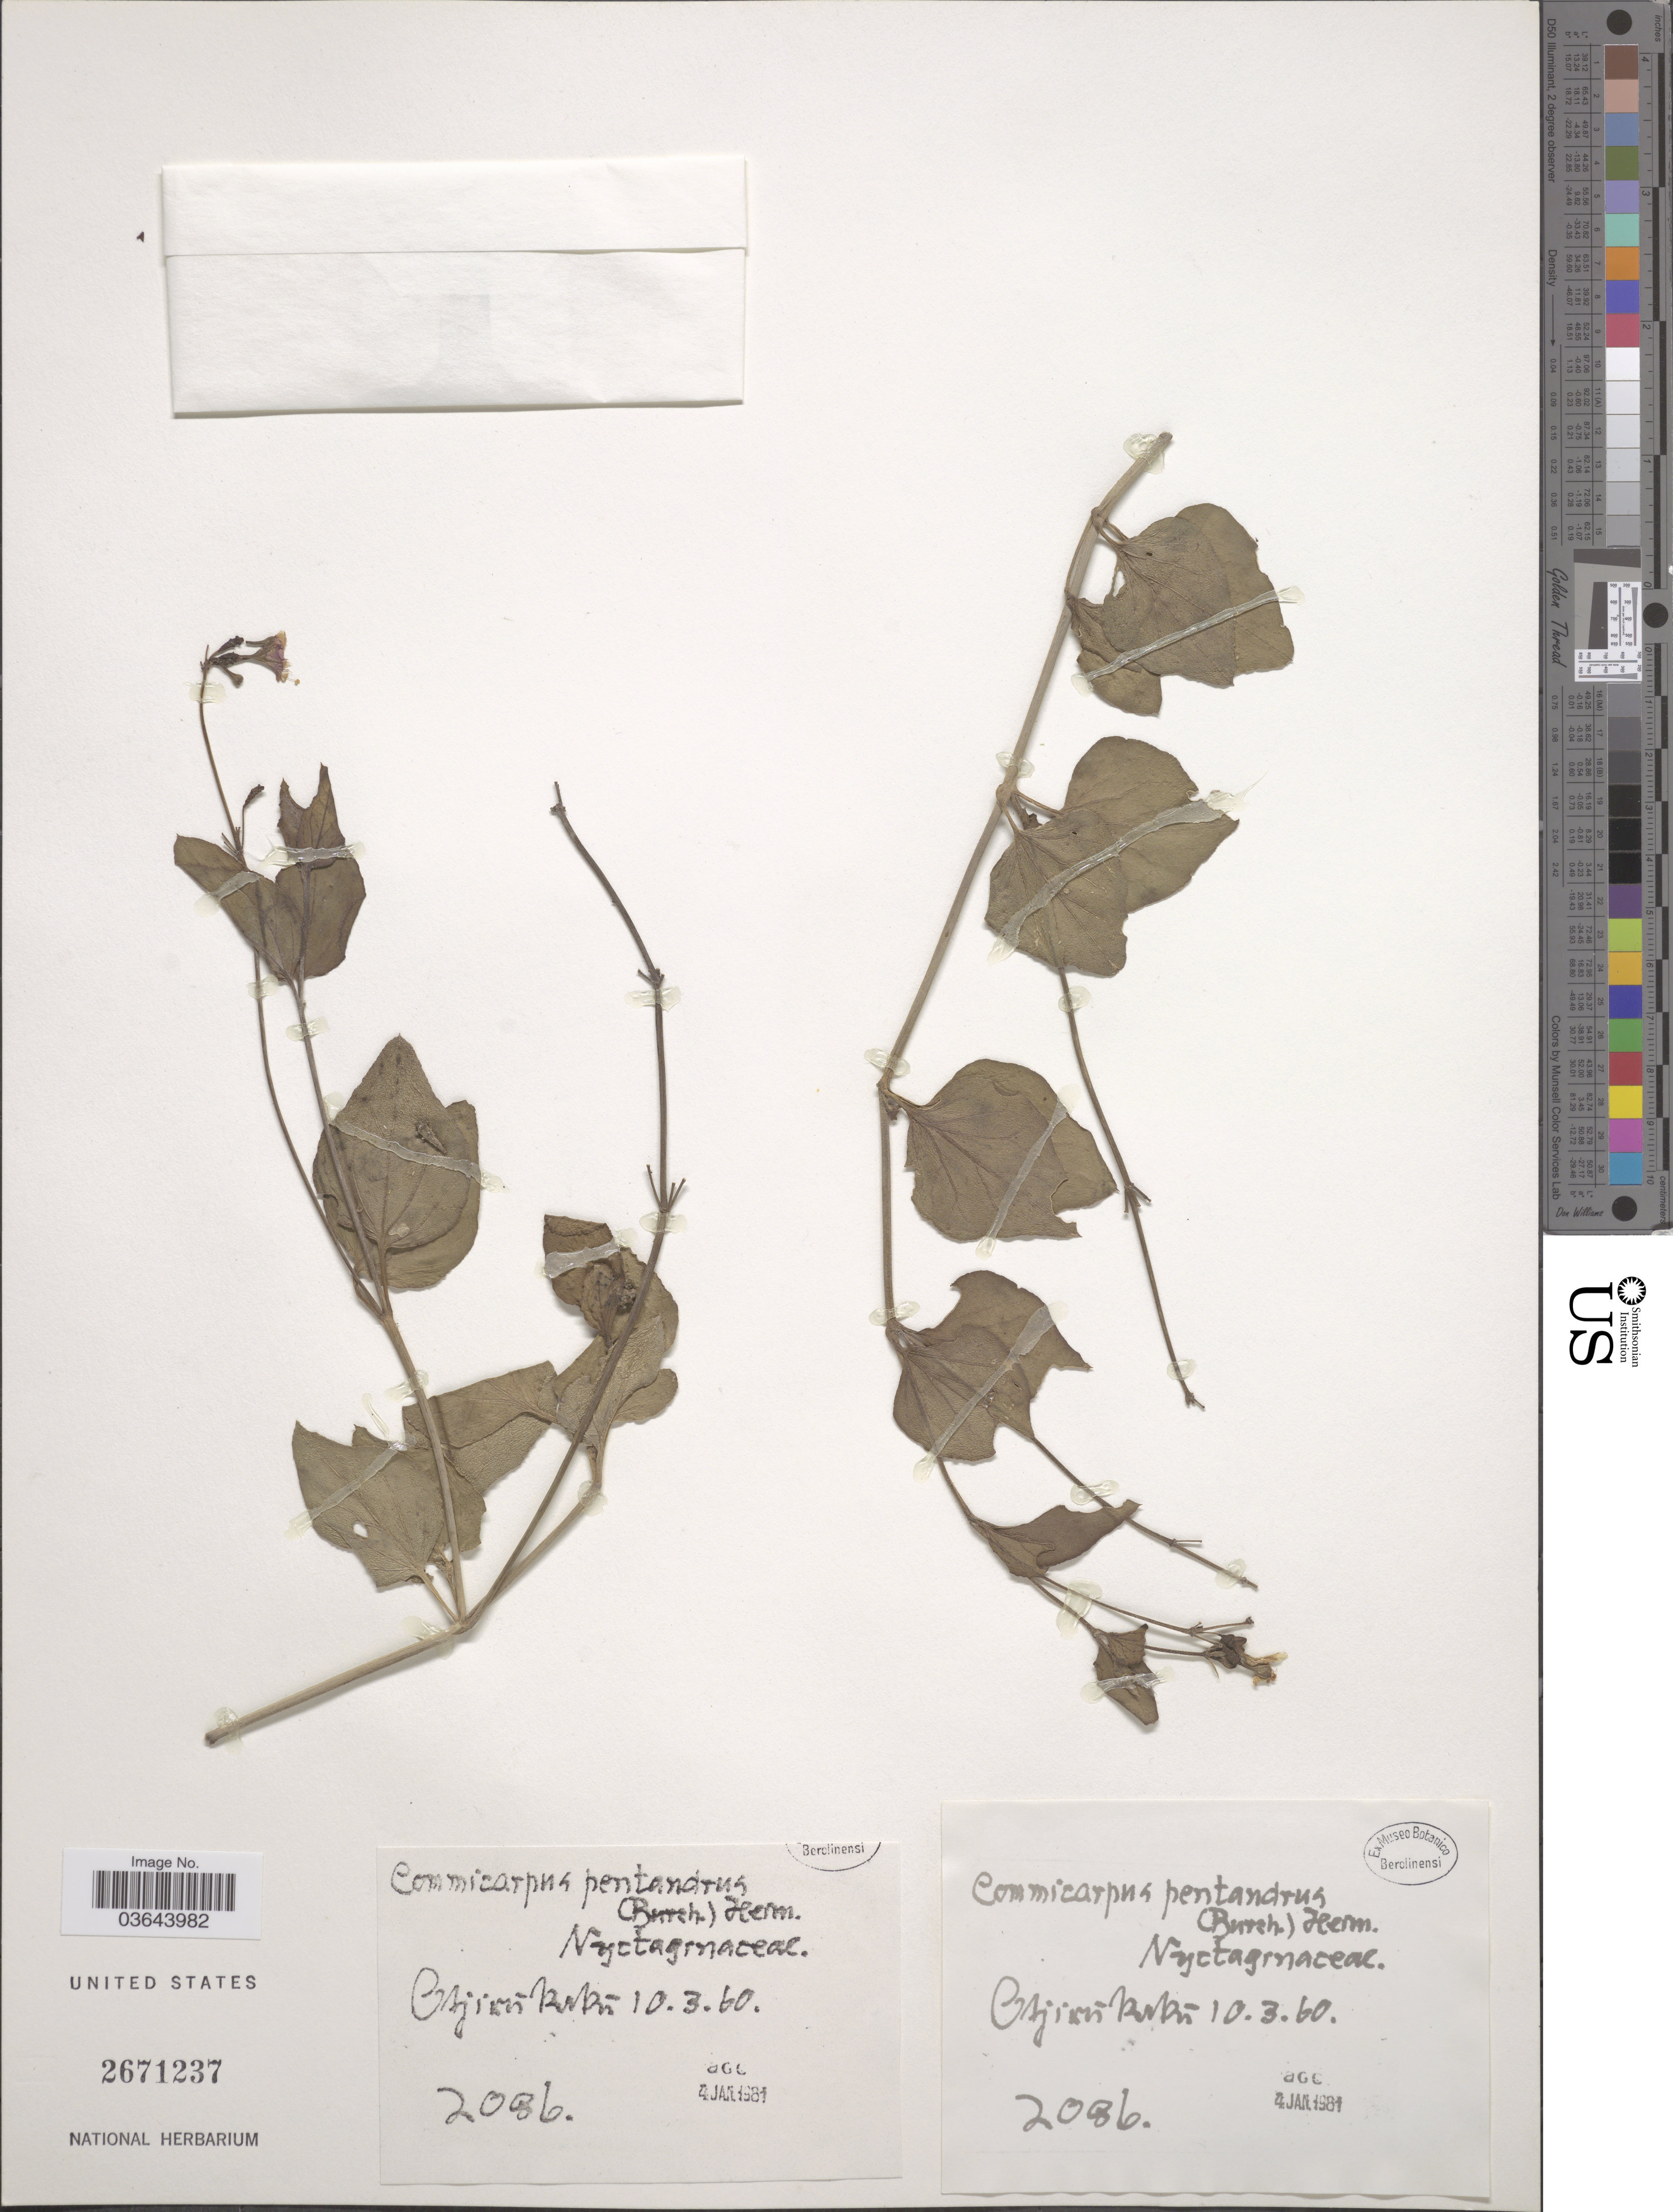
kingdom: Plantae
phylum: Tracheophyta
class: Magnoliopsida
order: Caryophyllales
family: Nyctaginaceae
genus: Boerhavia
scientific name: Boerhavia pentandra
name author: Burch.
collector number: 2086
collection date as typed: Transcribed d/m/y: 10/3/60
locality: Otjirúkekú [interpreted].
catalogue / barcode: US 2671237